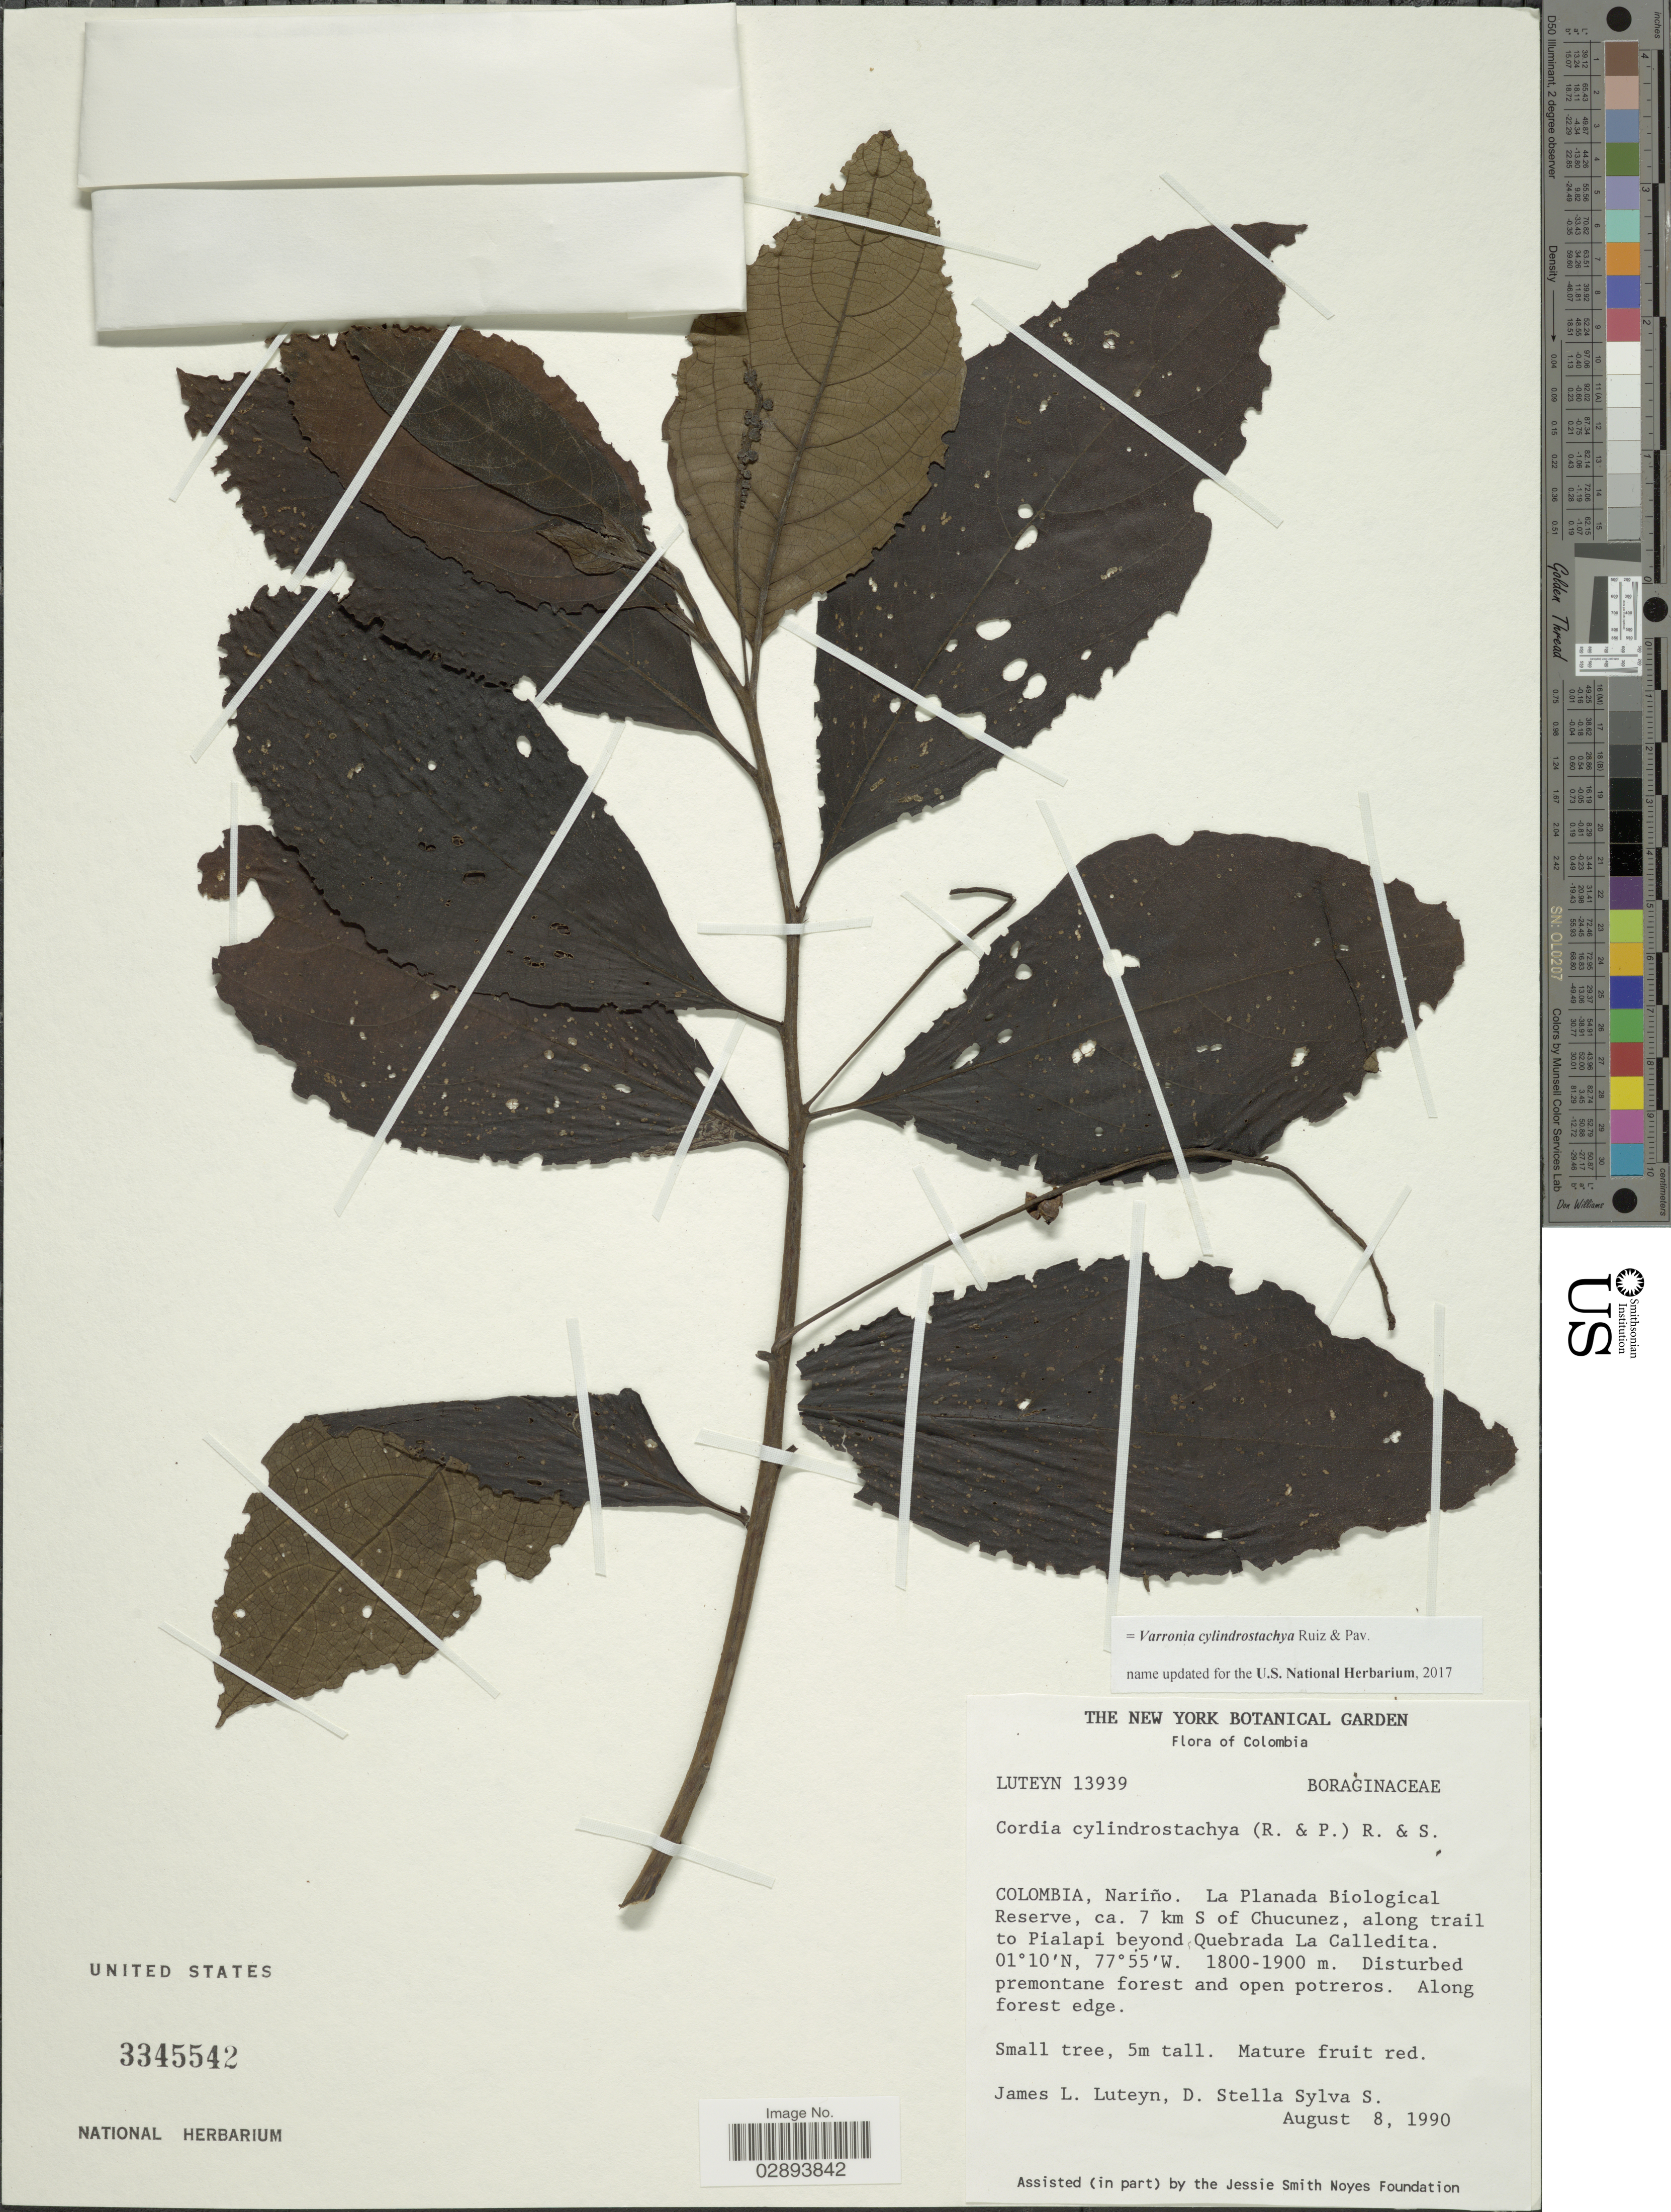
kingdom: Plantae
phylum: Tracheophyta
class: Magnoliopsida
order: Boraginales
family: Cordiaceae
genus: Varronia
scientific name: Varronia cylindrostachya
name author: Ruiz & Pav.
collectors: J. L. Luteyn & Stella Sylva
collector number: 13939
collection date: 1990-08-08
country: Colombia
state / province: Nariño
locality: La Planado Biological Reserve, ca. 7 km S of Chucunez, along trail to Pialapi beyond Quebrada La Calledita.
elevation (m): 1800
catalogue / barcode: US 3345542